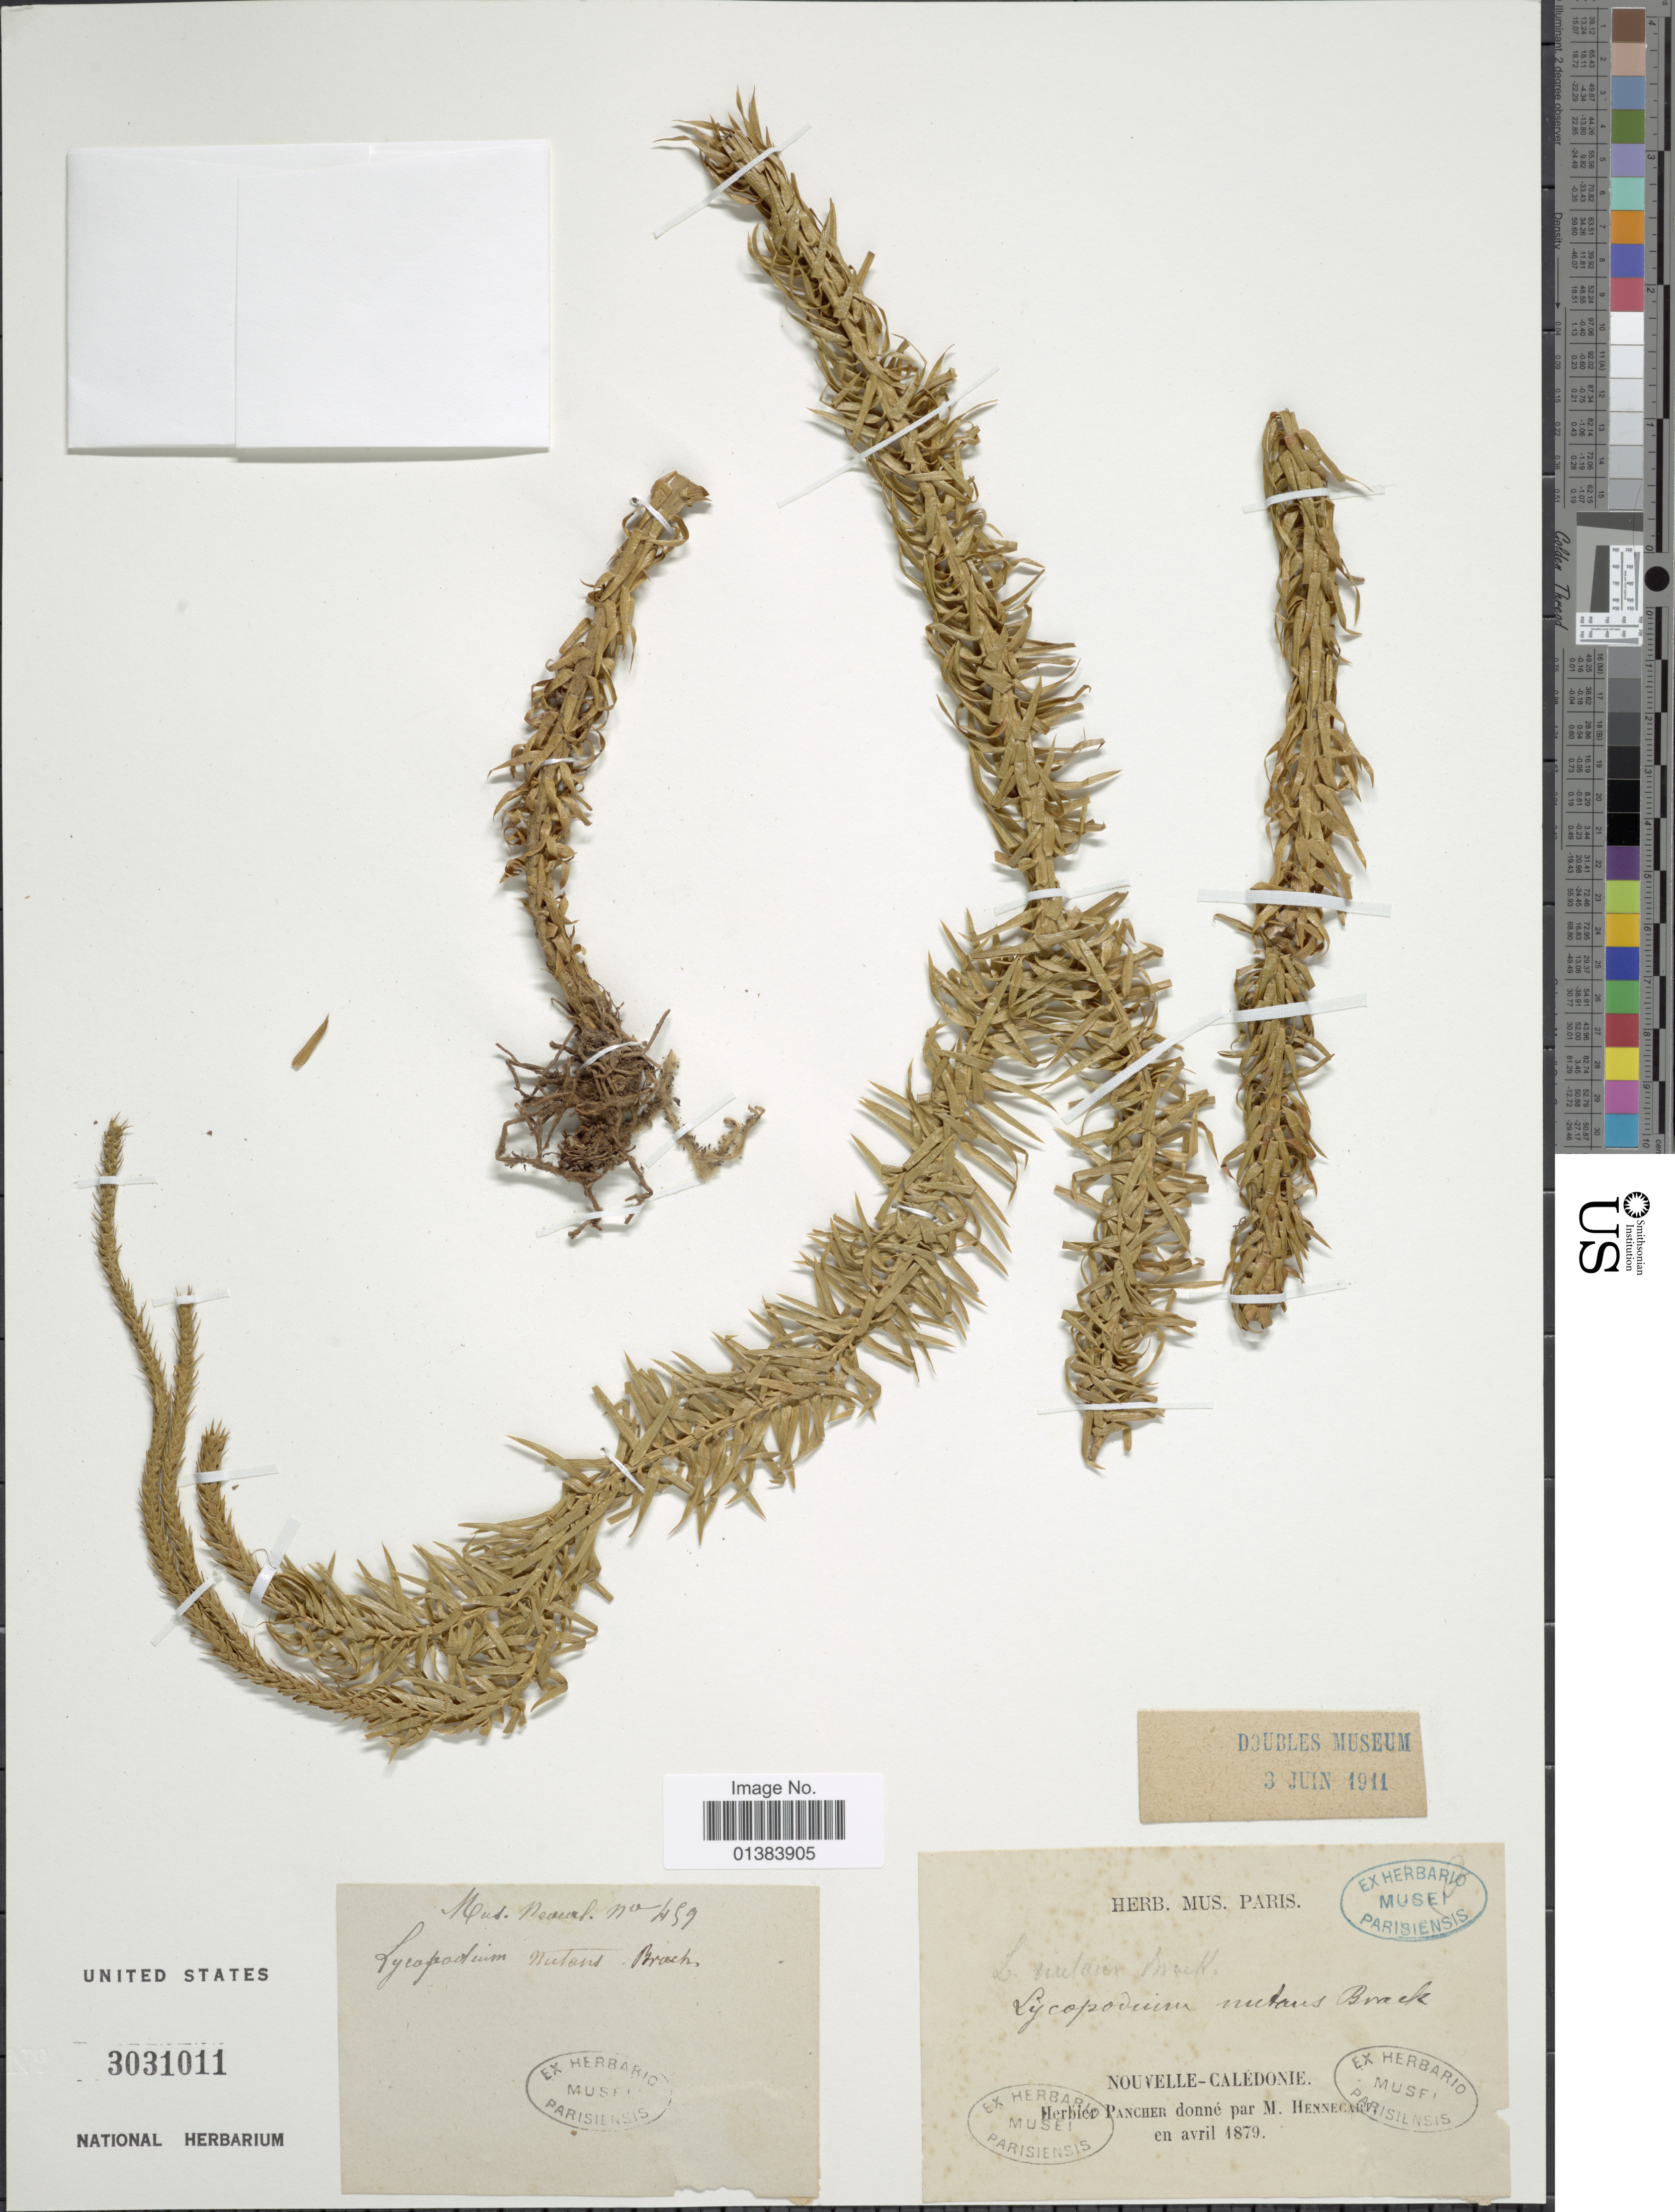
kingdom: Plantae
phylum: Tracheophyta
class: Lycopodiopsida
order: Lycopodiales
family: Lycopodiaceae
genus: Phlegmariurus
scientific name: Phlegmariurus nutans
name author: (Brack.) W.H. Wagner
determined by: Field, A. R.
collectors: M. Hennecart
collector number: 459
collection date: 1879-04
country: New Caledonia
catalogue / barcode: US 3031011